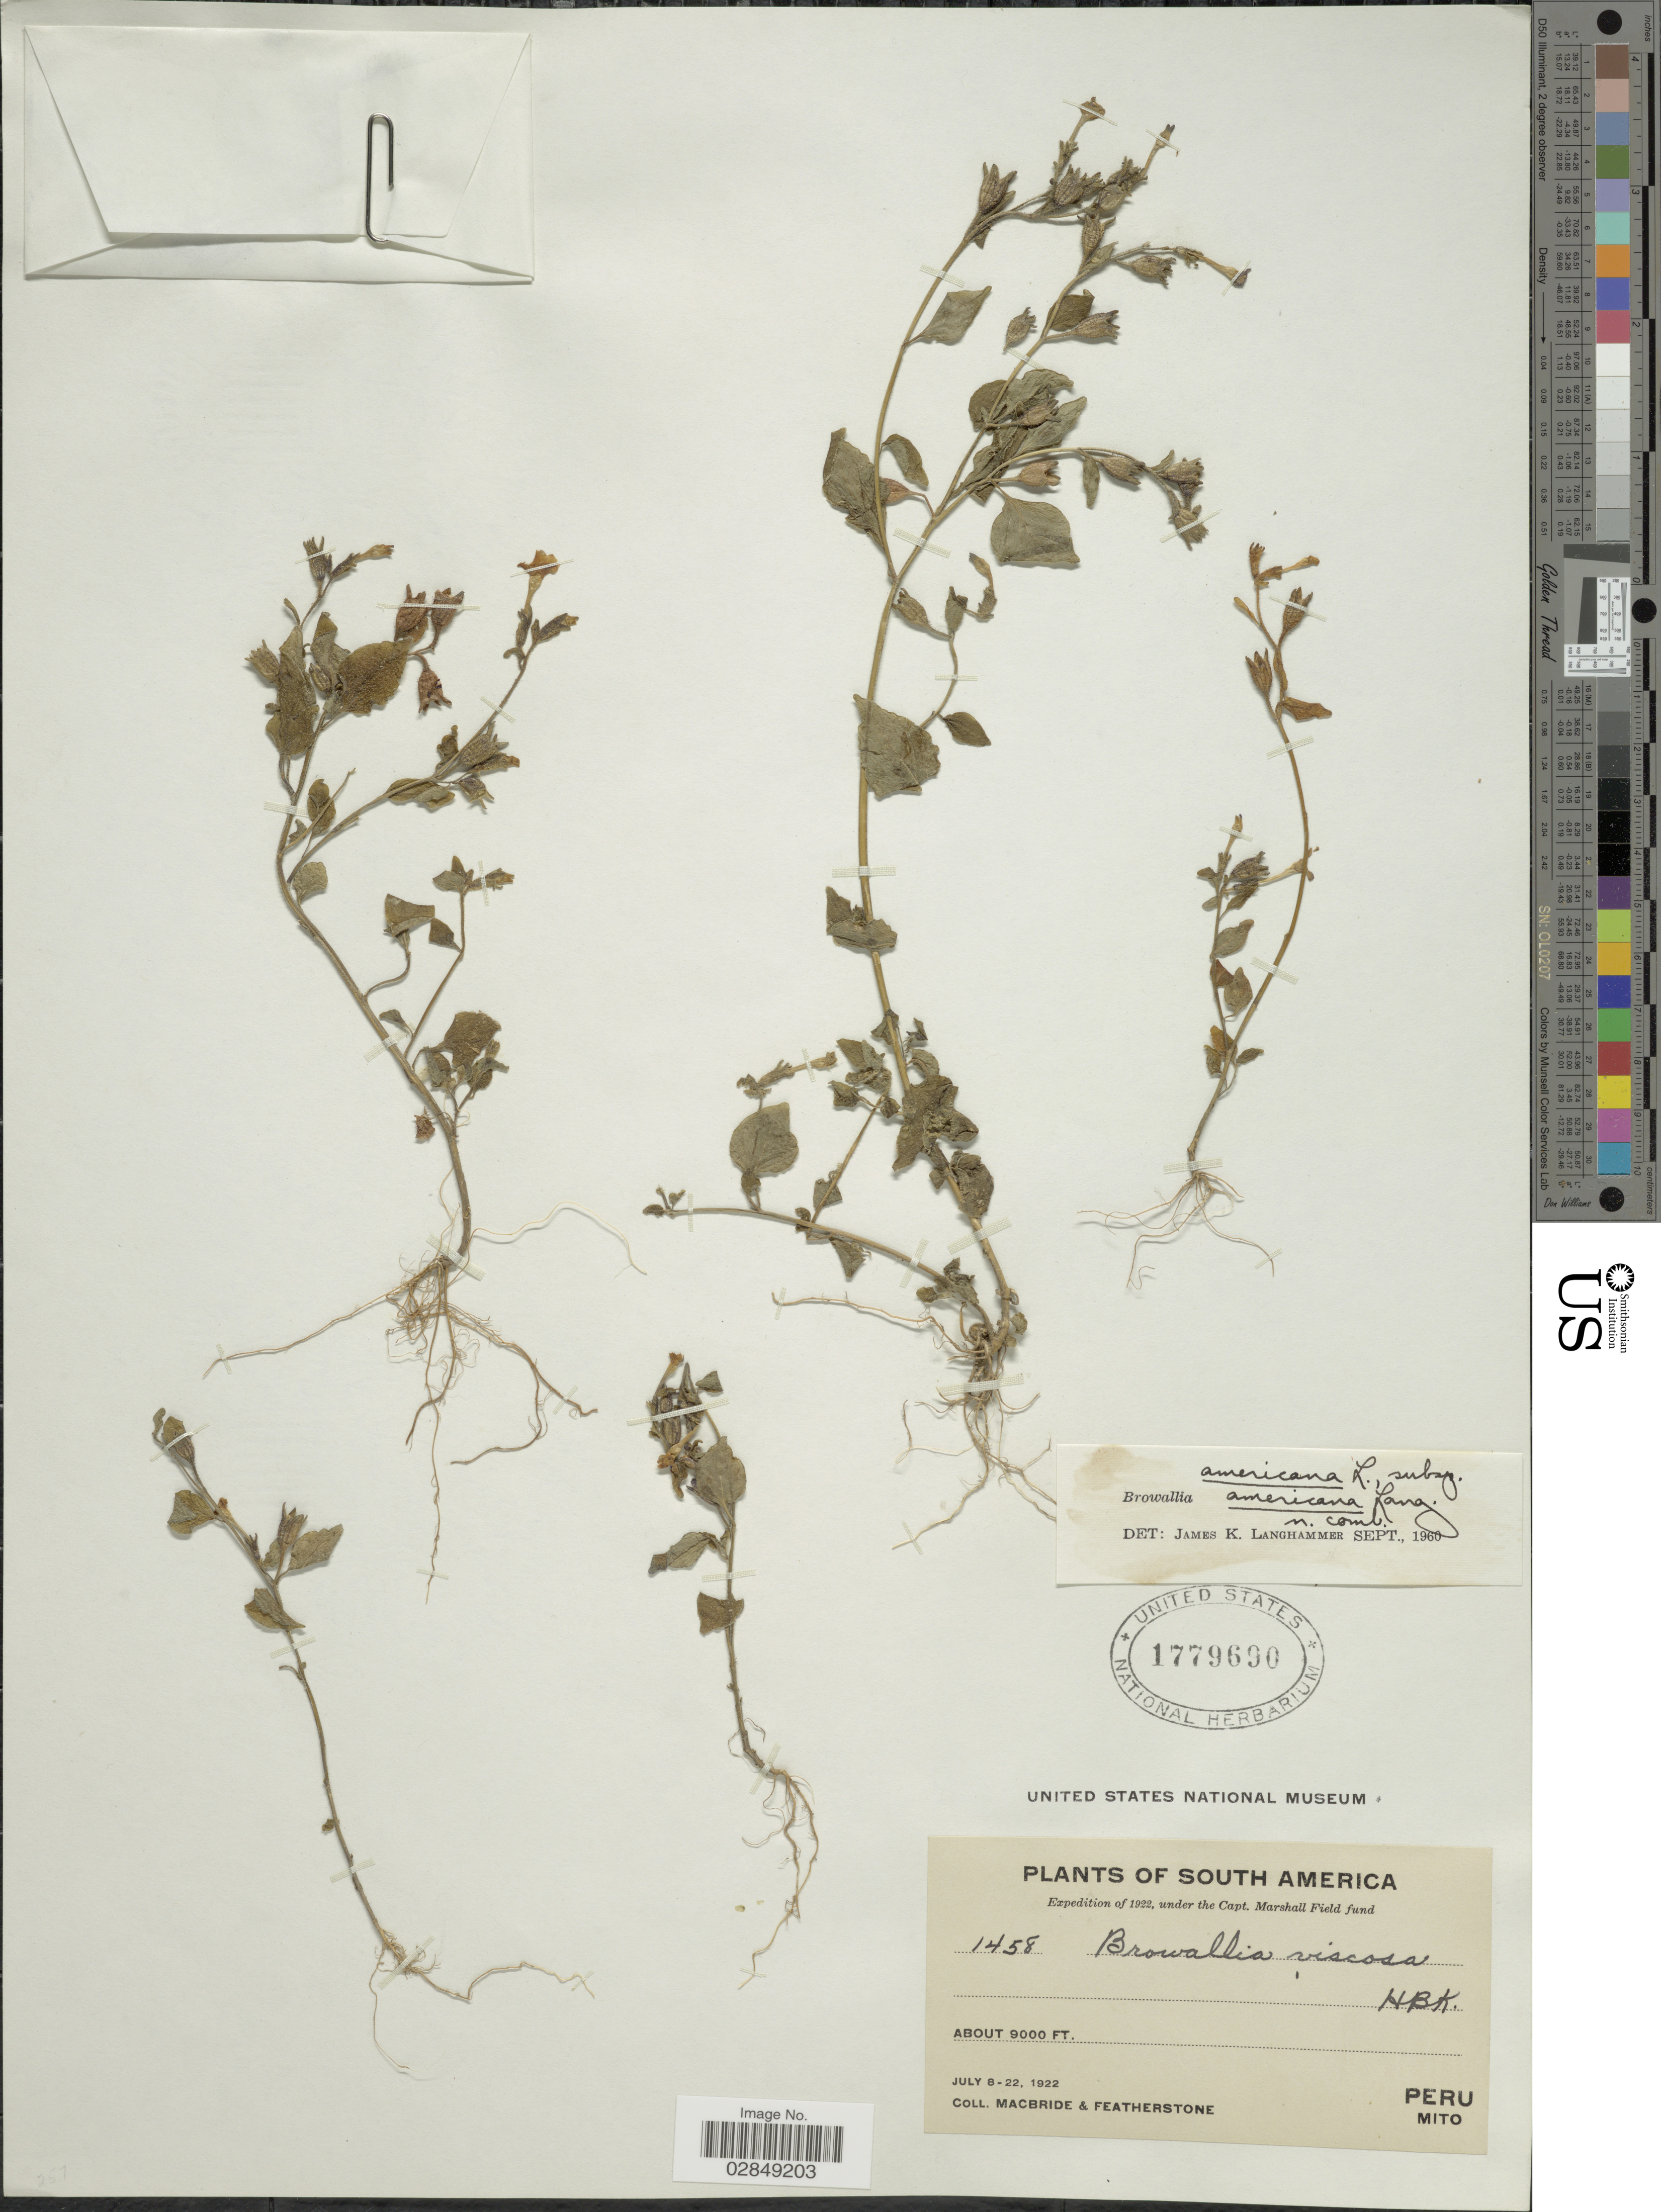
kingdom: Plantae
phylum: Tracheophyta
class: Magnoliopsida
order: Solanales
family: Solanaceae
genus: Browallia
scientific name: Browallia americana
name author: L.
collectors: Macbride, -- & -. Featherstone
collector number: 1458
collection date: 1922-07-08/1922-07-22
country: Peru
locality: Mito.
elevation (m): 2743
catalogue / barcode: US 1779690